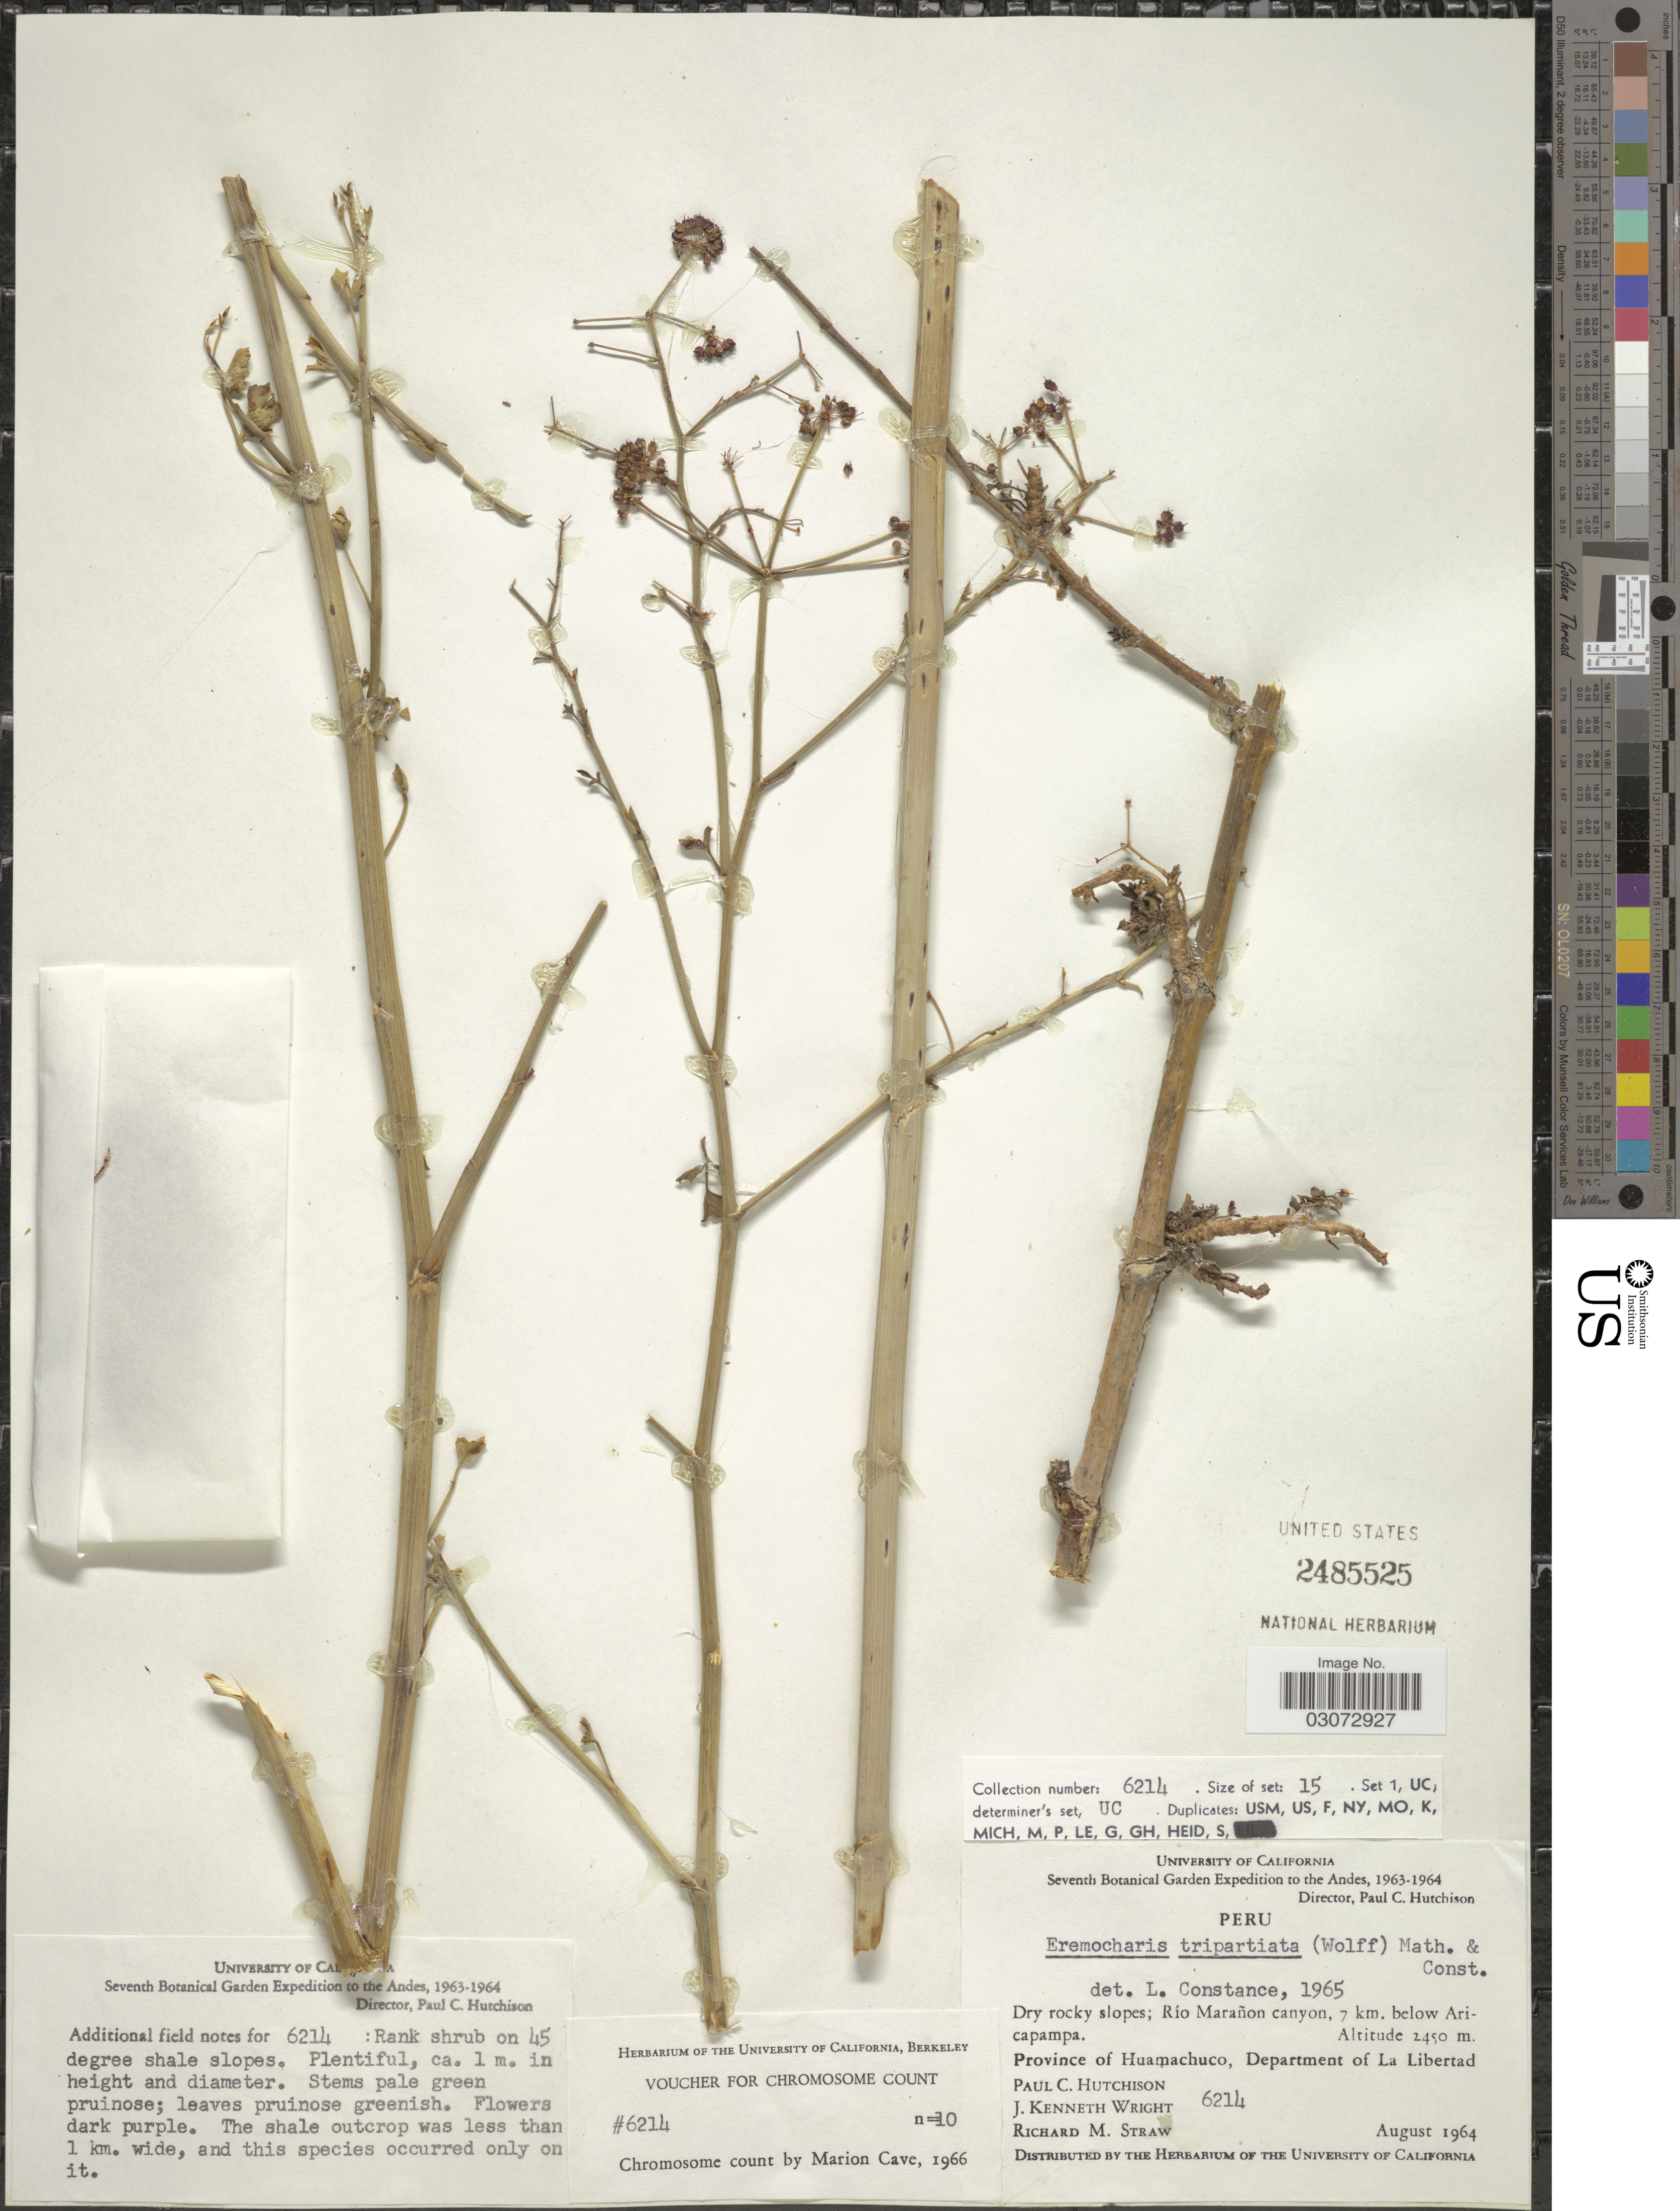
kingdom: Plantae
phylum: Tracheophyta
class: Magnoliopsida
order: Apiales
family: Apiaceae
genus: Eremocharis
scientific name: Eremocharis tripartita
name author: Mathias & Constance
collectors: P. C. Hutchison, J. K. Wright & R. M. Straw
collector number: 6214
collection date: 1964-08-06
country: Peru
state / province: La Libertad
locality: Andes. Río Marañon canyon, 7 km. below Aricapampa. Province of Huamachuco, Department of La Libertad.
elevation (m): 2450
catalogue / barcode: US 2485525